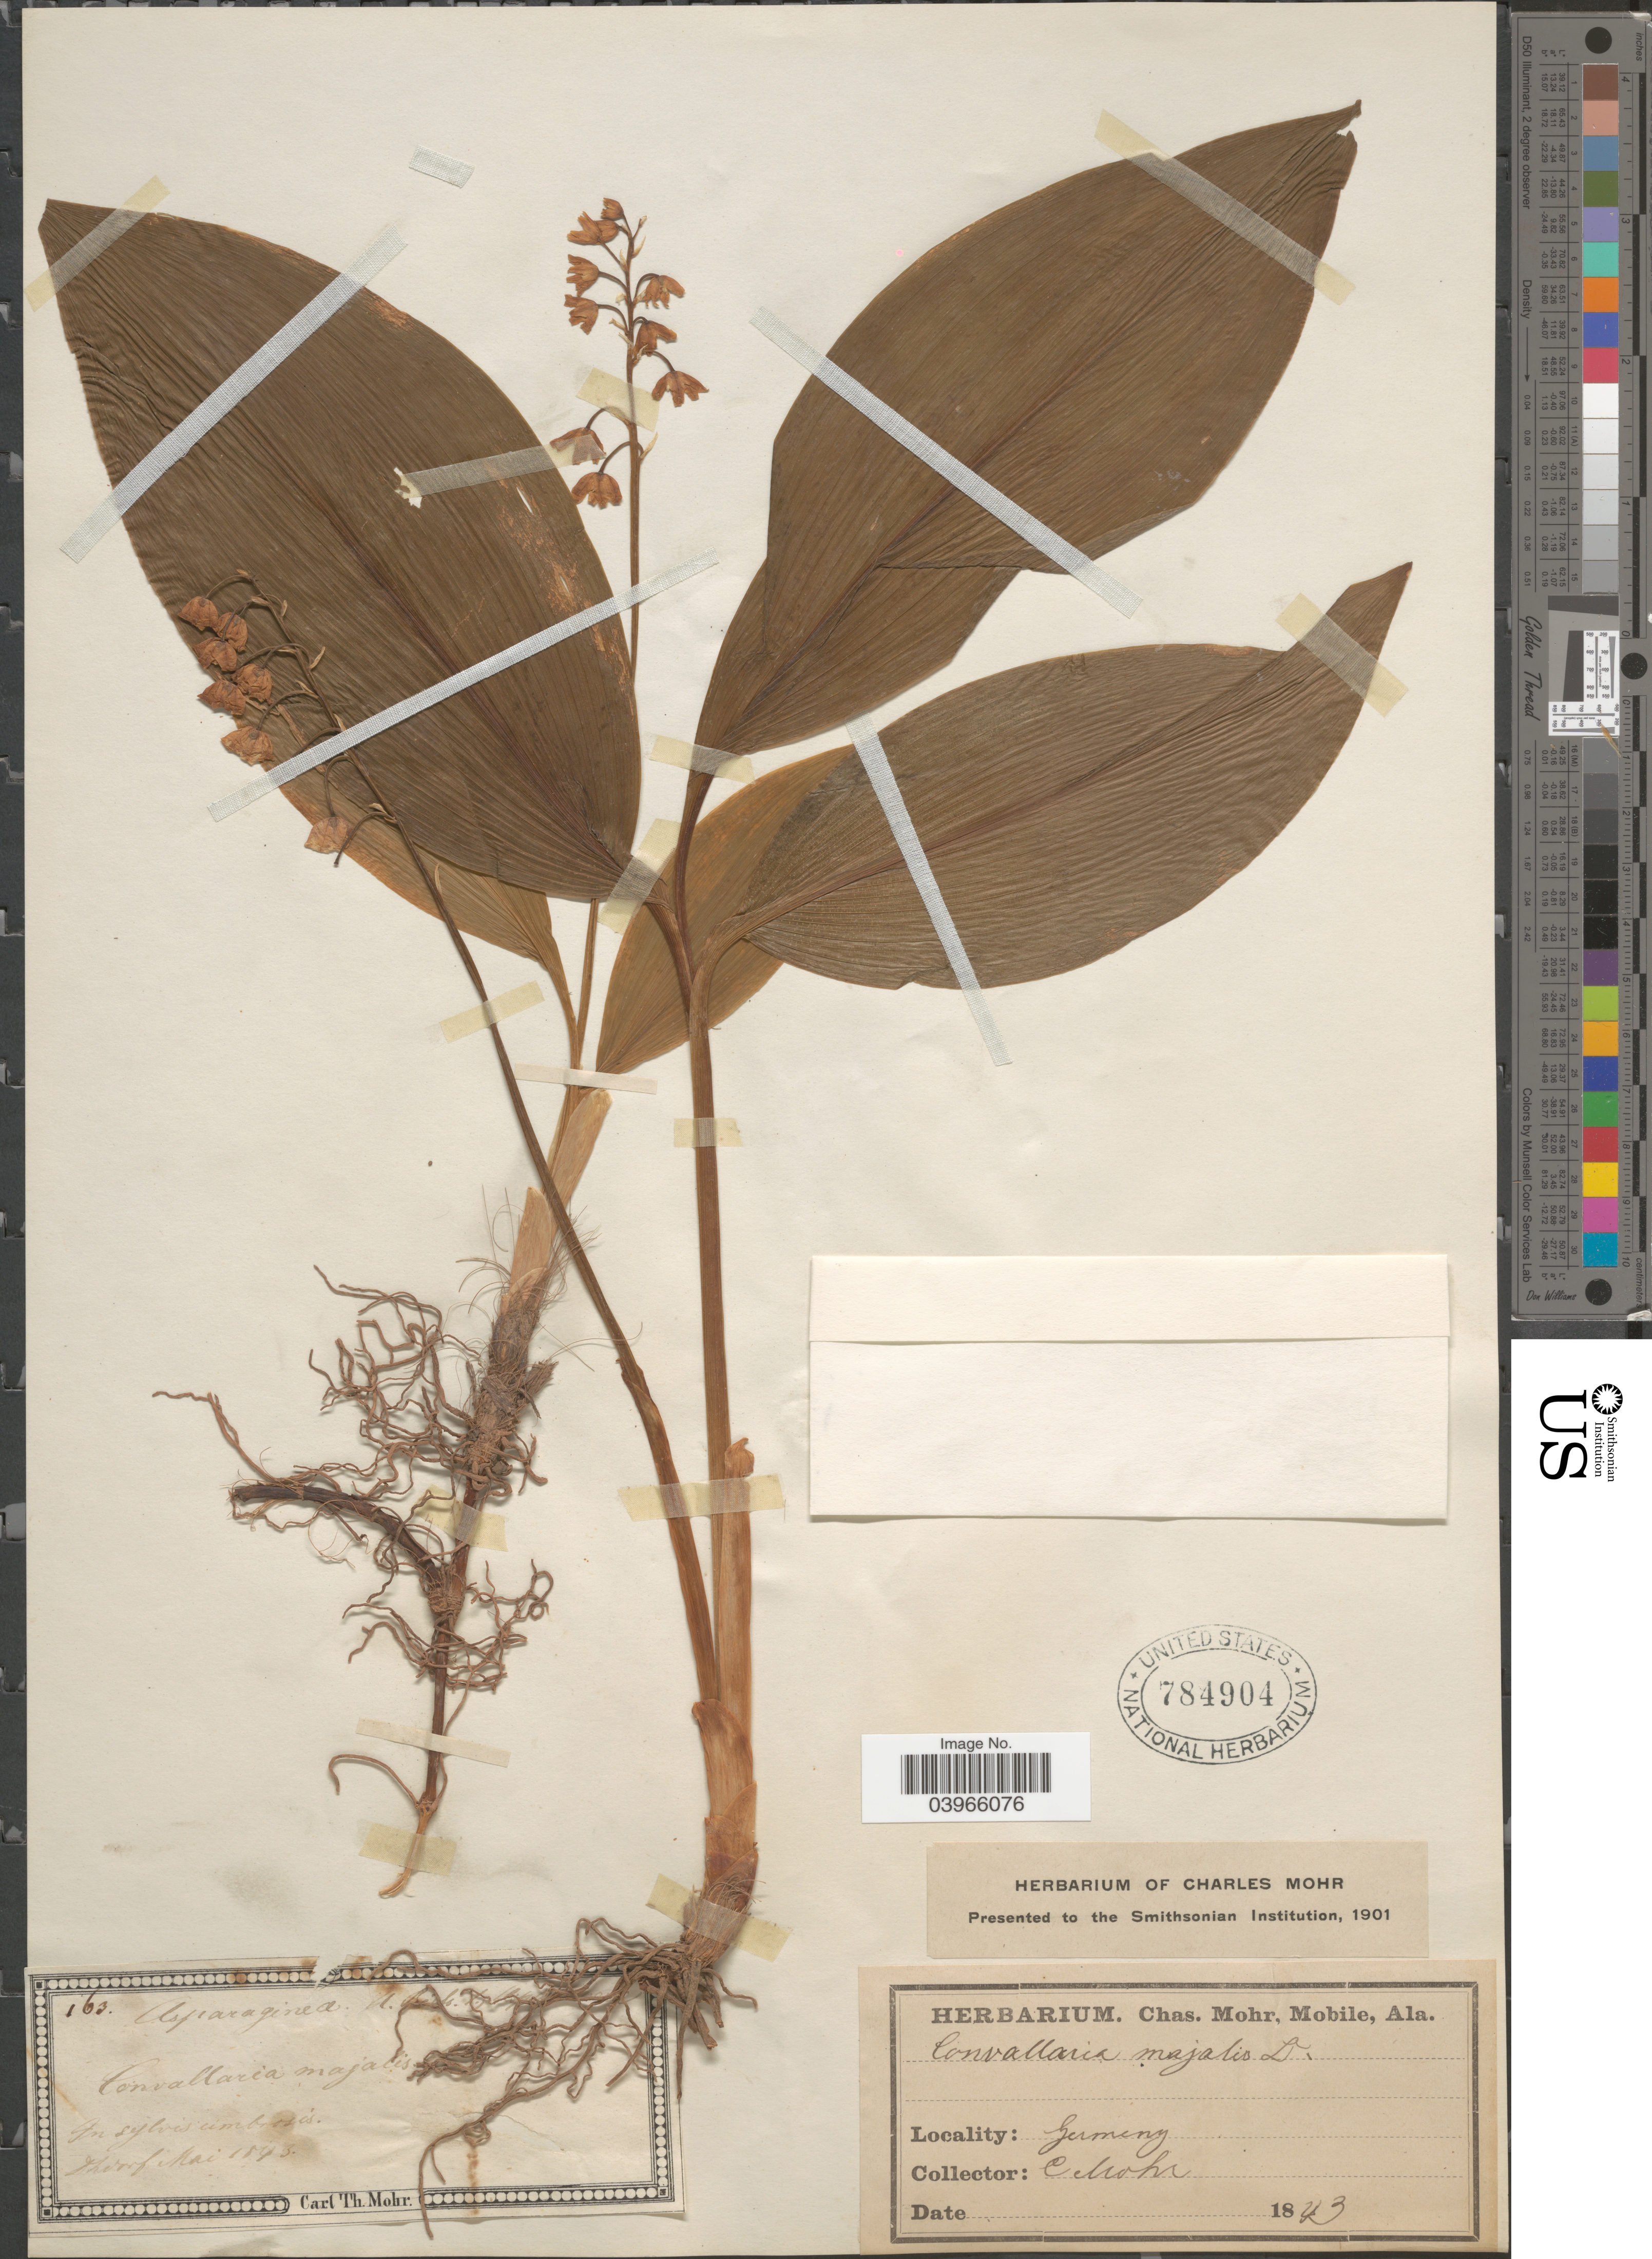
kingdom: Plantae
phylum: Tracheophyta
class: Liliopsida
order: Asparagales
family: Asparagaceae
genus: Convallaria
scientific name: Convallaria majalis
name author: L.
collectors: Mohr, C. T. (herbarium)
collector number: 163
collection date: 1843-05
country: Germany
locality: In sylvis umbrosis.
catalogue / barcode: US 784904